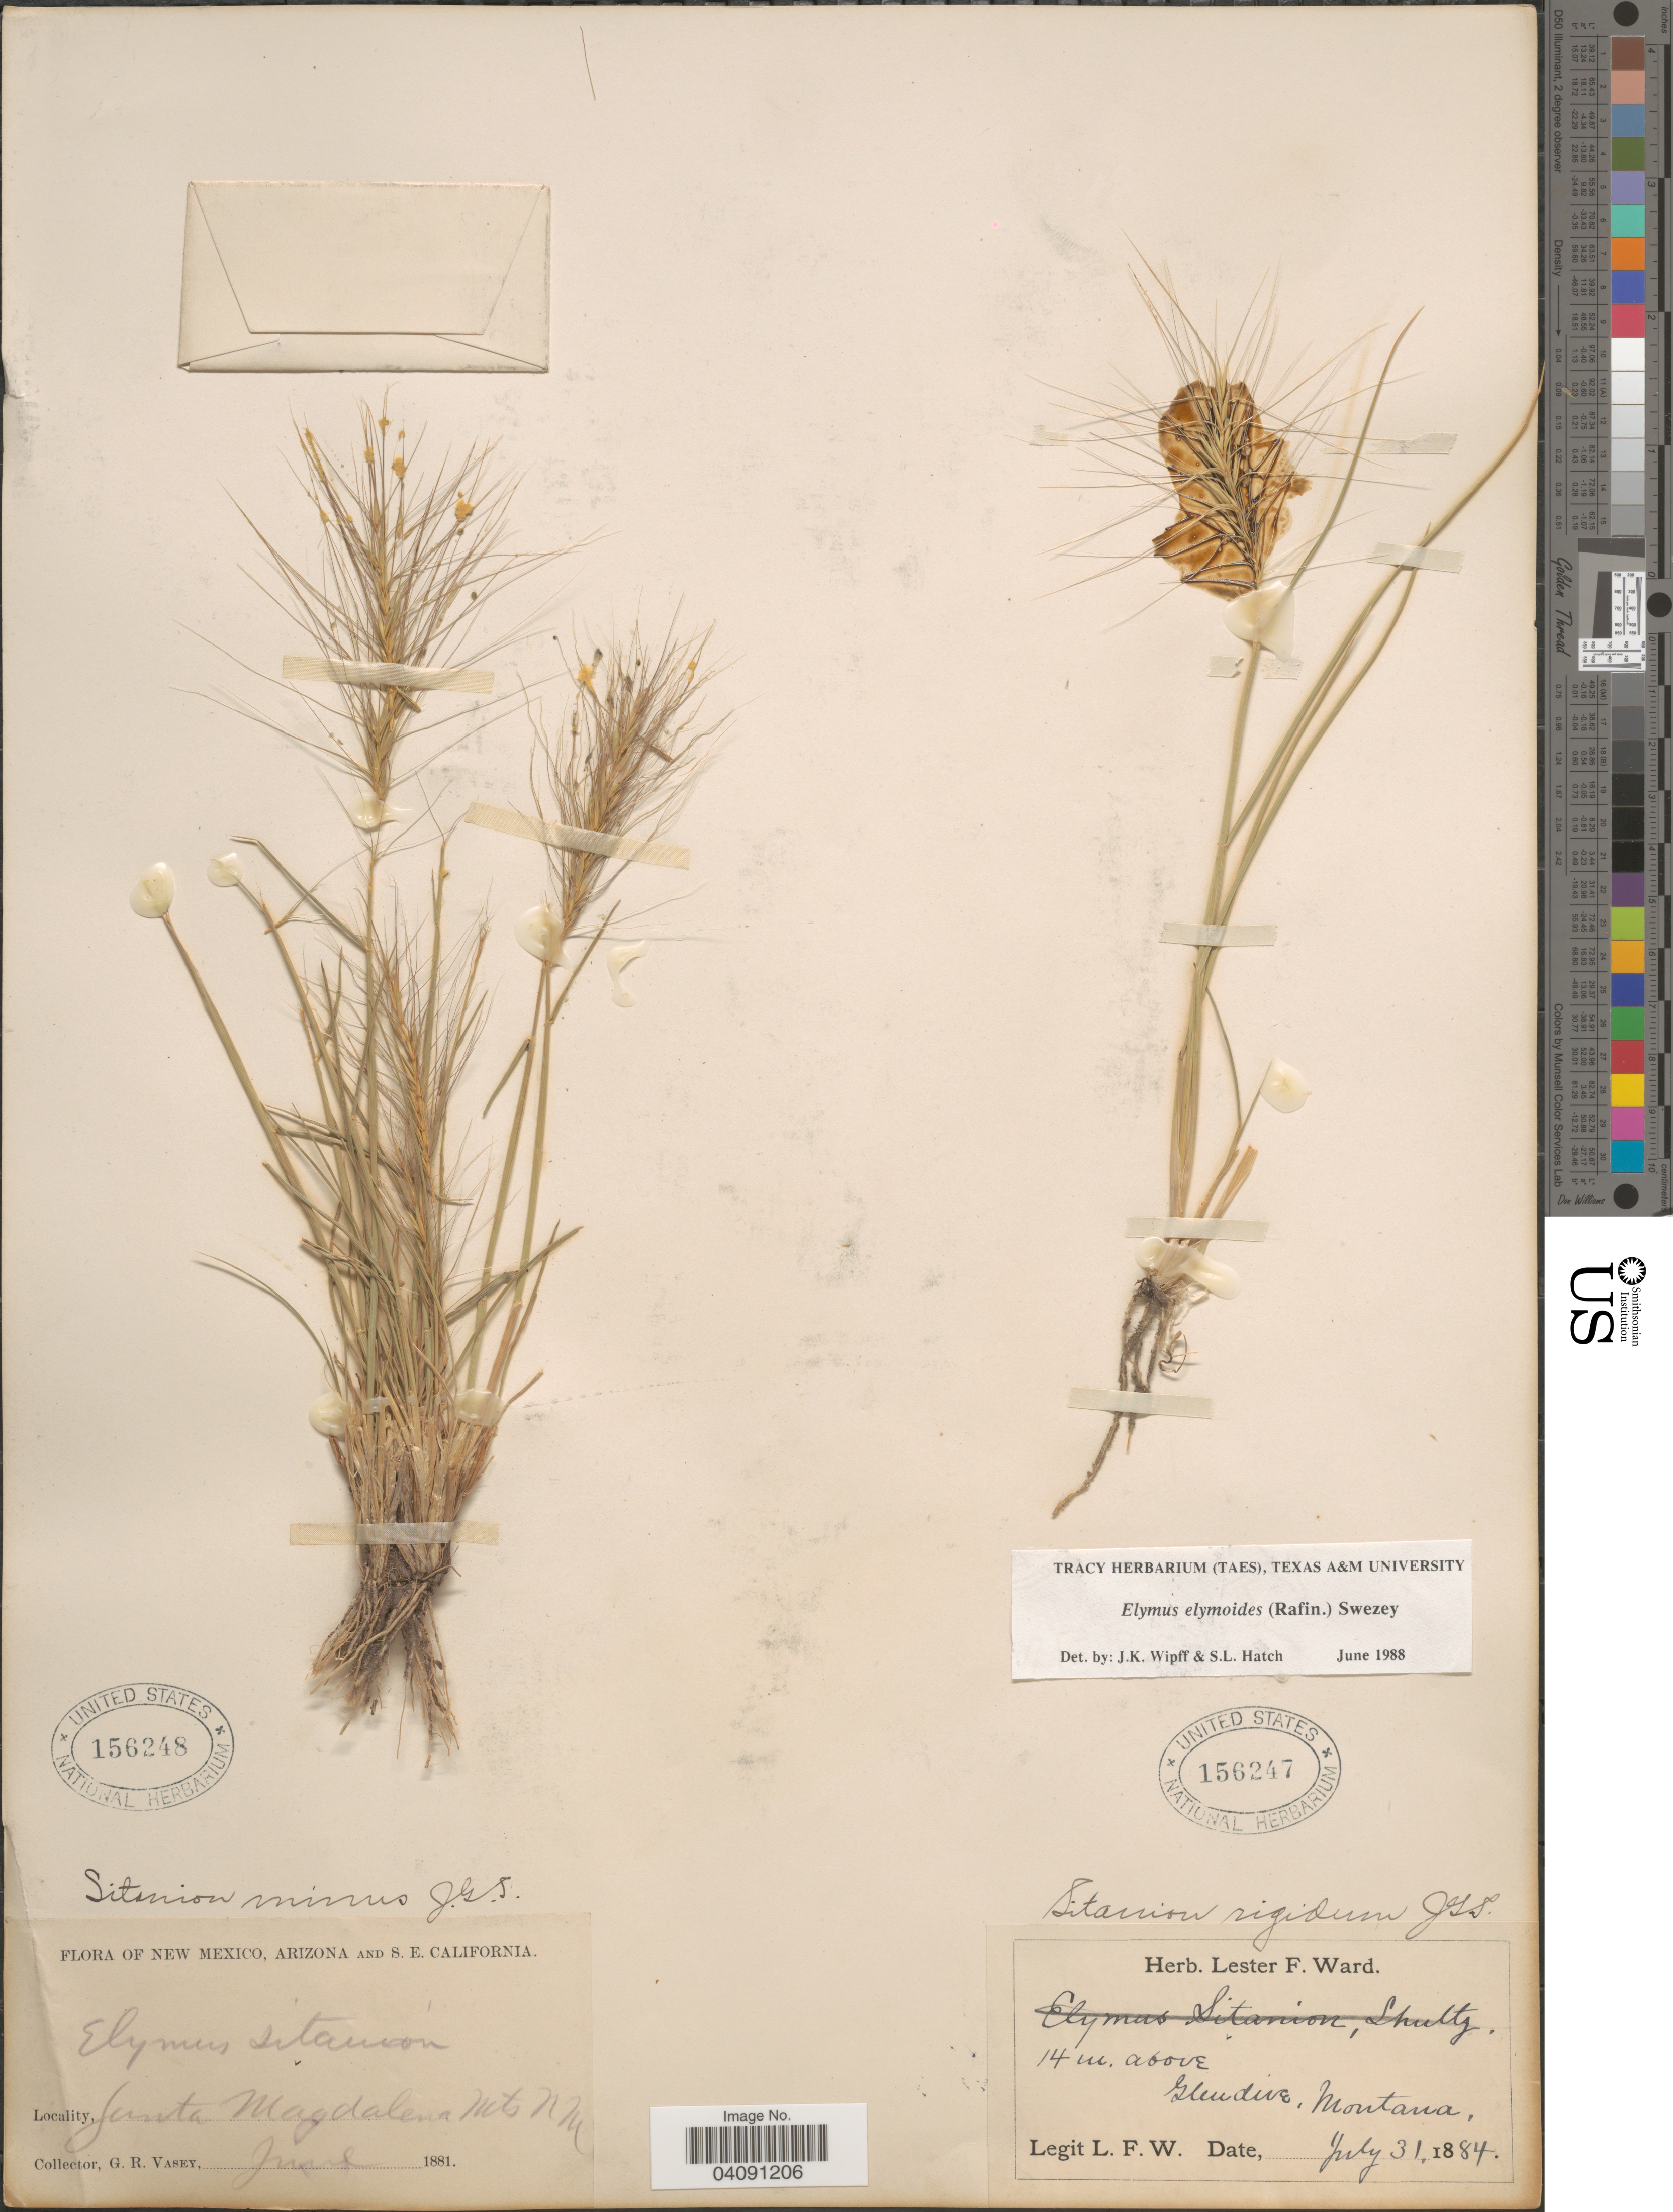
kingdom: Plantae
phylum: Tracheophyta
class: Liliopsida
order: Poales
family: Poaceae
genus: Elymus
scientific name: Elymus canadensis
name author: L.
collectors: G. R. Vasey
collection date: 1881-06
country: United States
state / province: New Mexico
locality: Santa Magdalena Mts.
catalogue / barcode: US 156248-2